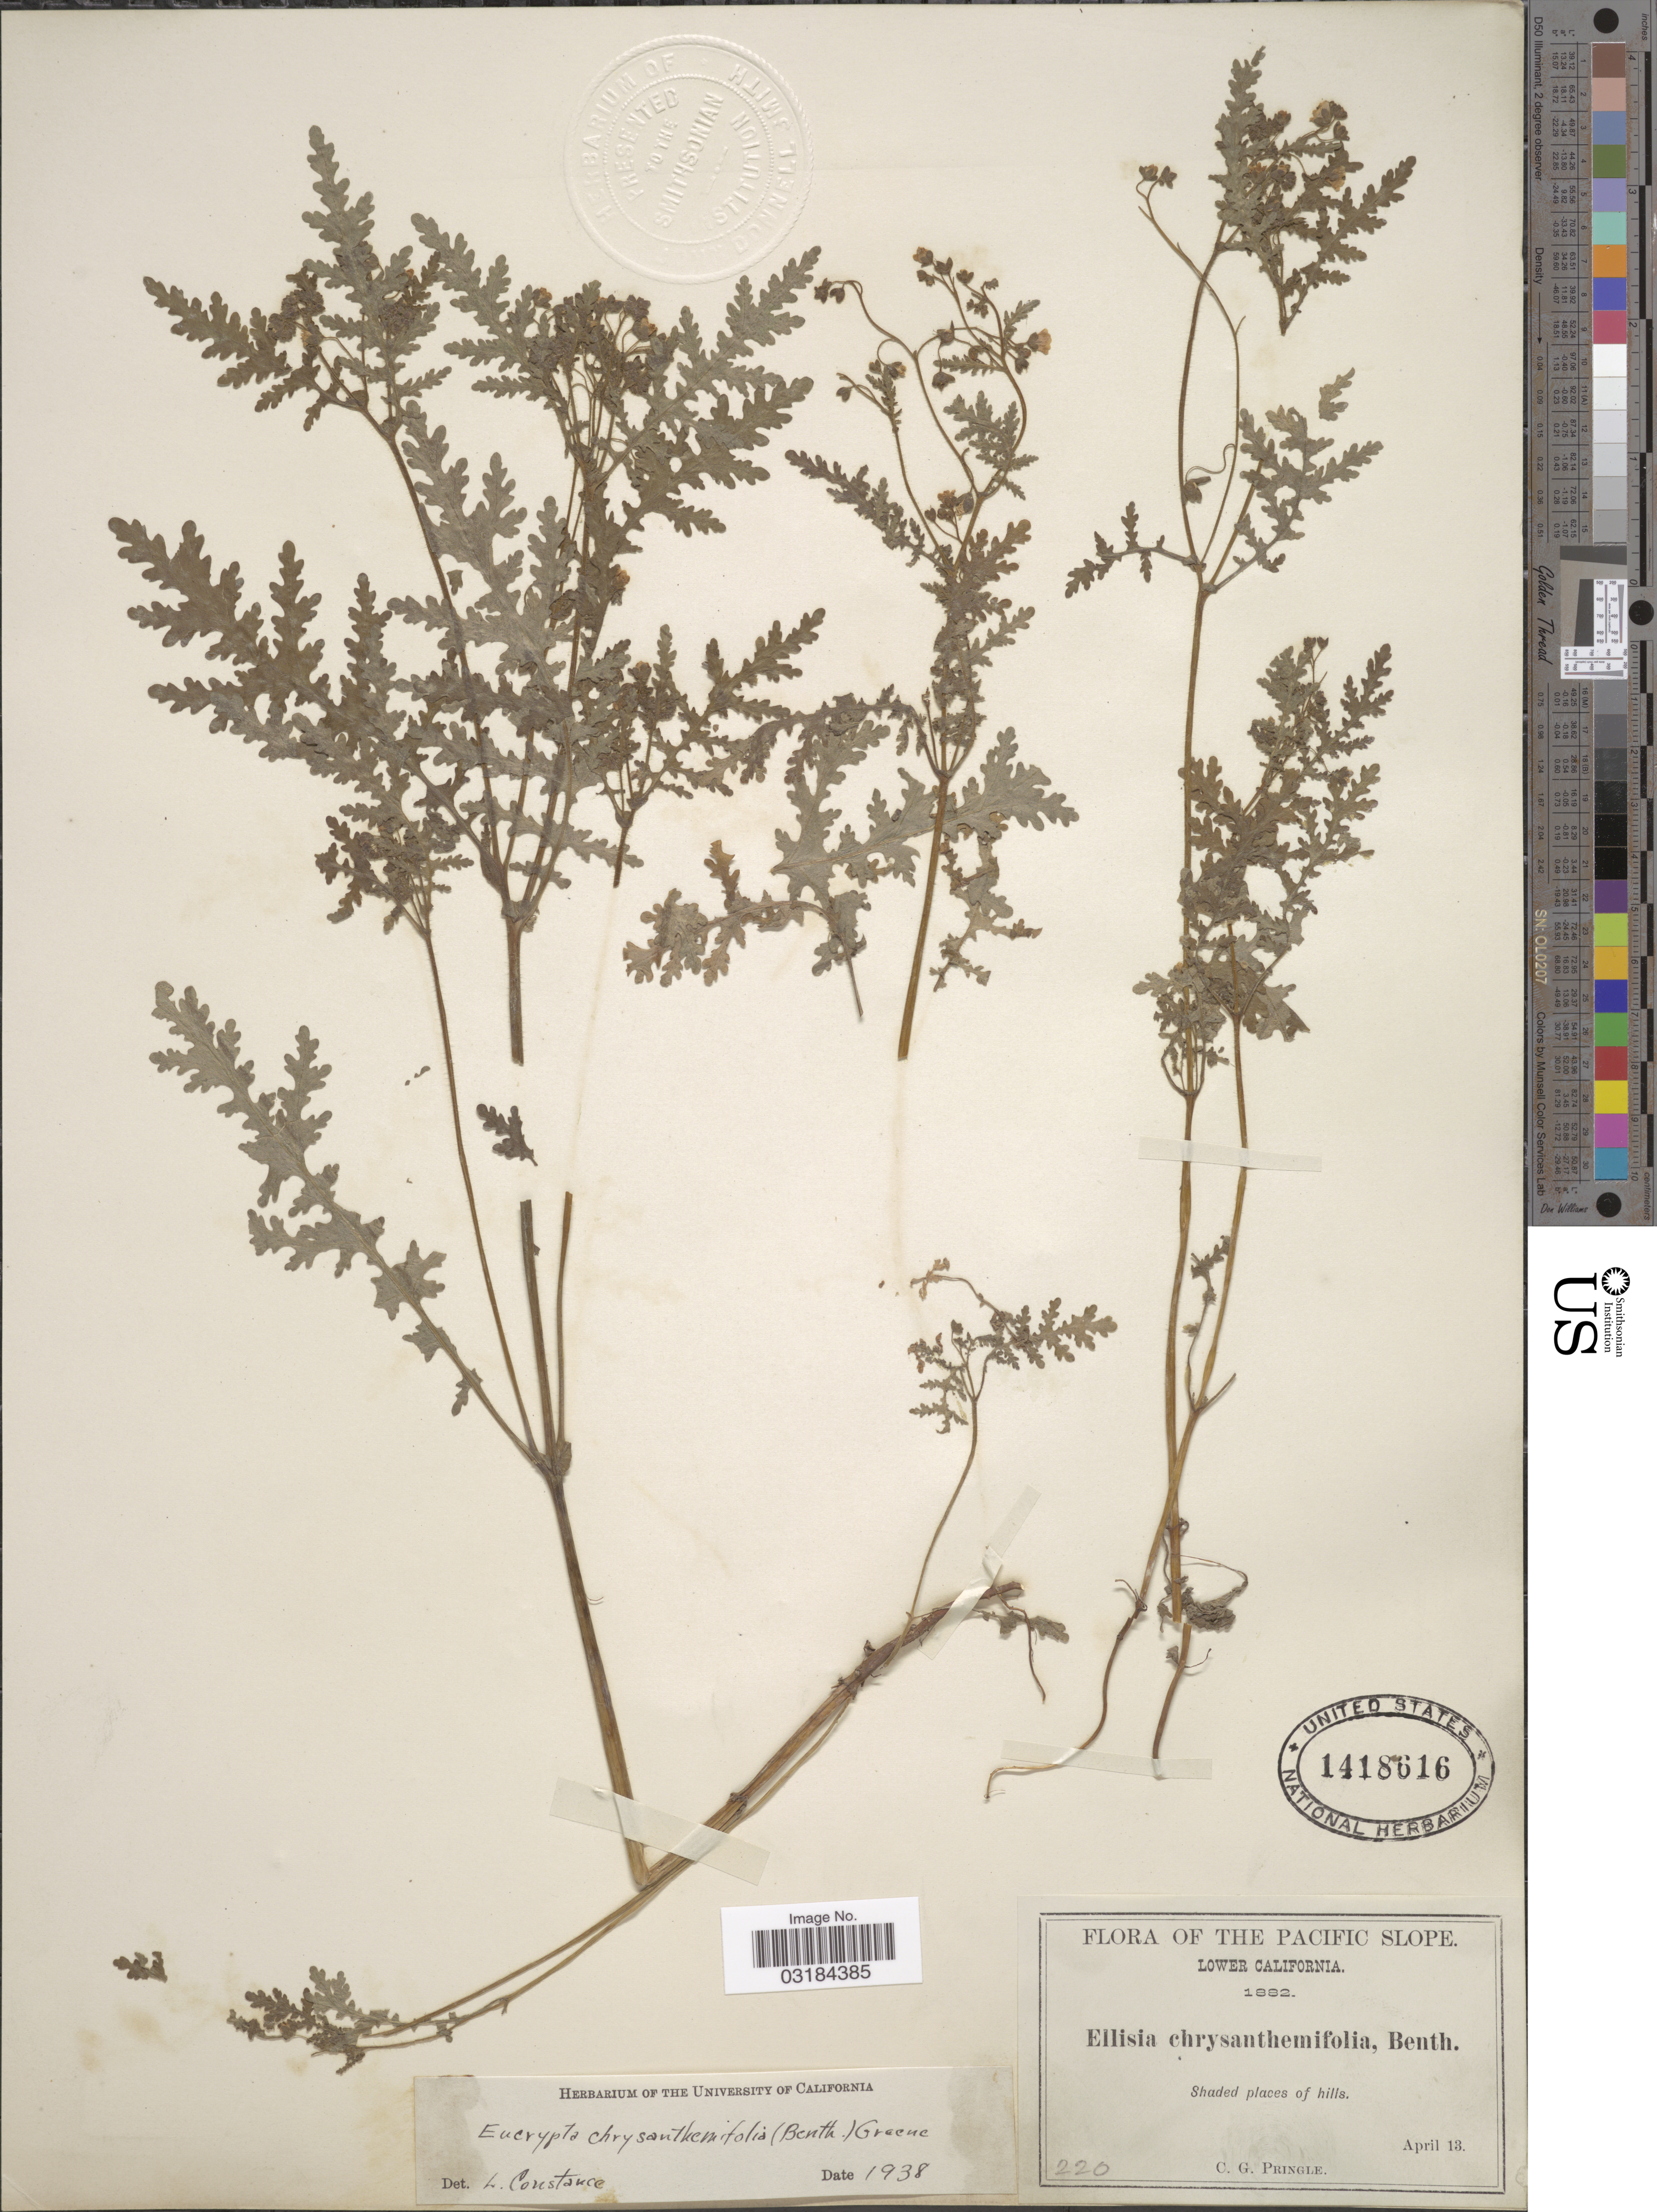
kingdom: Plantae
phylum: Tracheophyta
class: Magnoliopsida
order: Boraginales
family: Hydrophyllaceae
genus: Eucrypta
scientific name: Eucrypta chrysanthemifolia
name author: (Benth.) Greene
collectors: C. G. Pringle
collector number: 220?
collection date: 1882-04-13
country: Mexico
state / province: Baja California Norte / Baja California Sur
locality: The Pacific Slope. Lower California. Shaded placed of hills.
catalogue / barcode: US 1418616